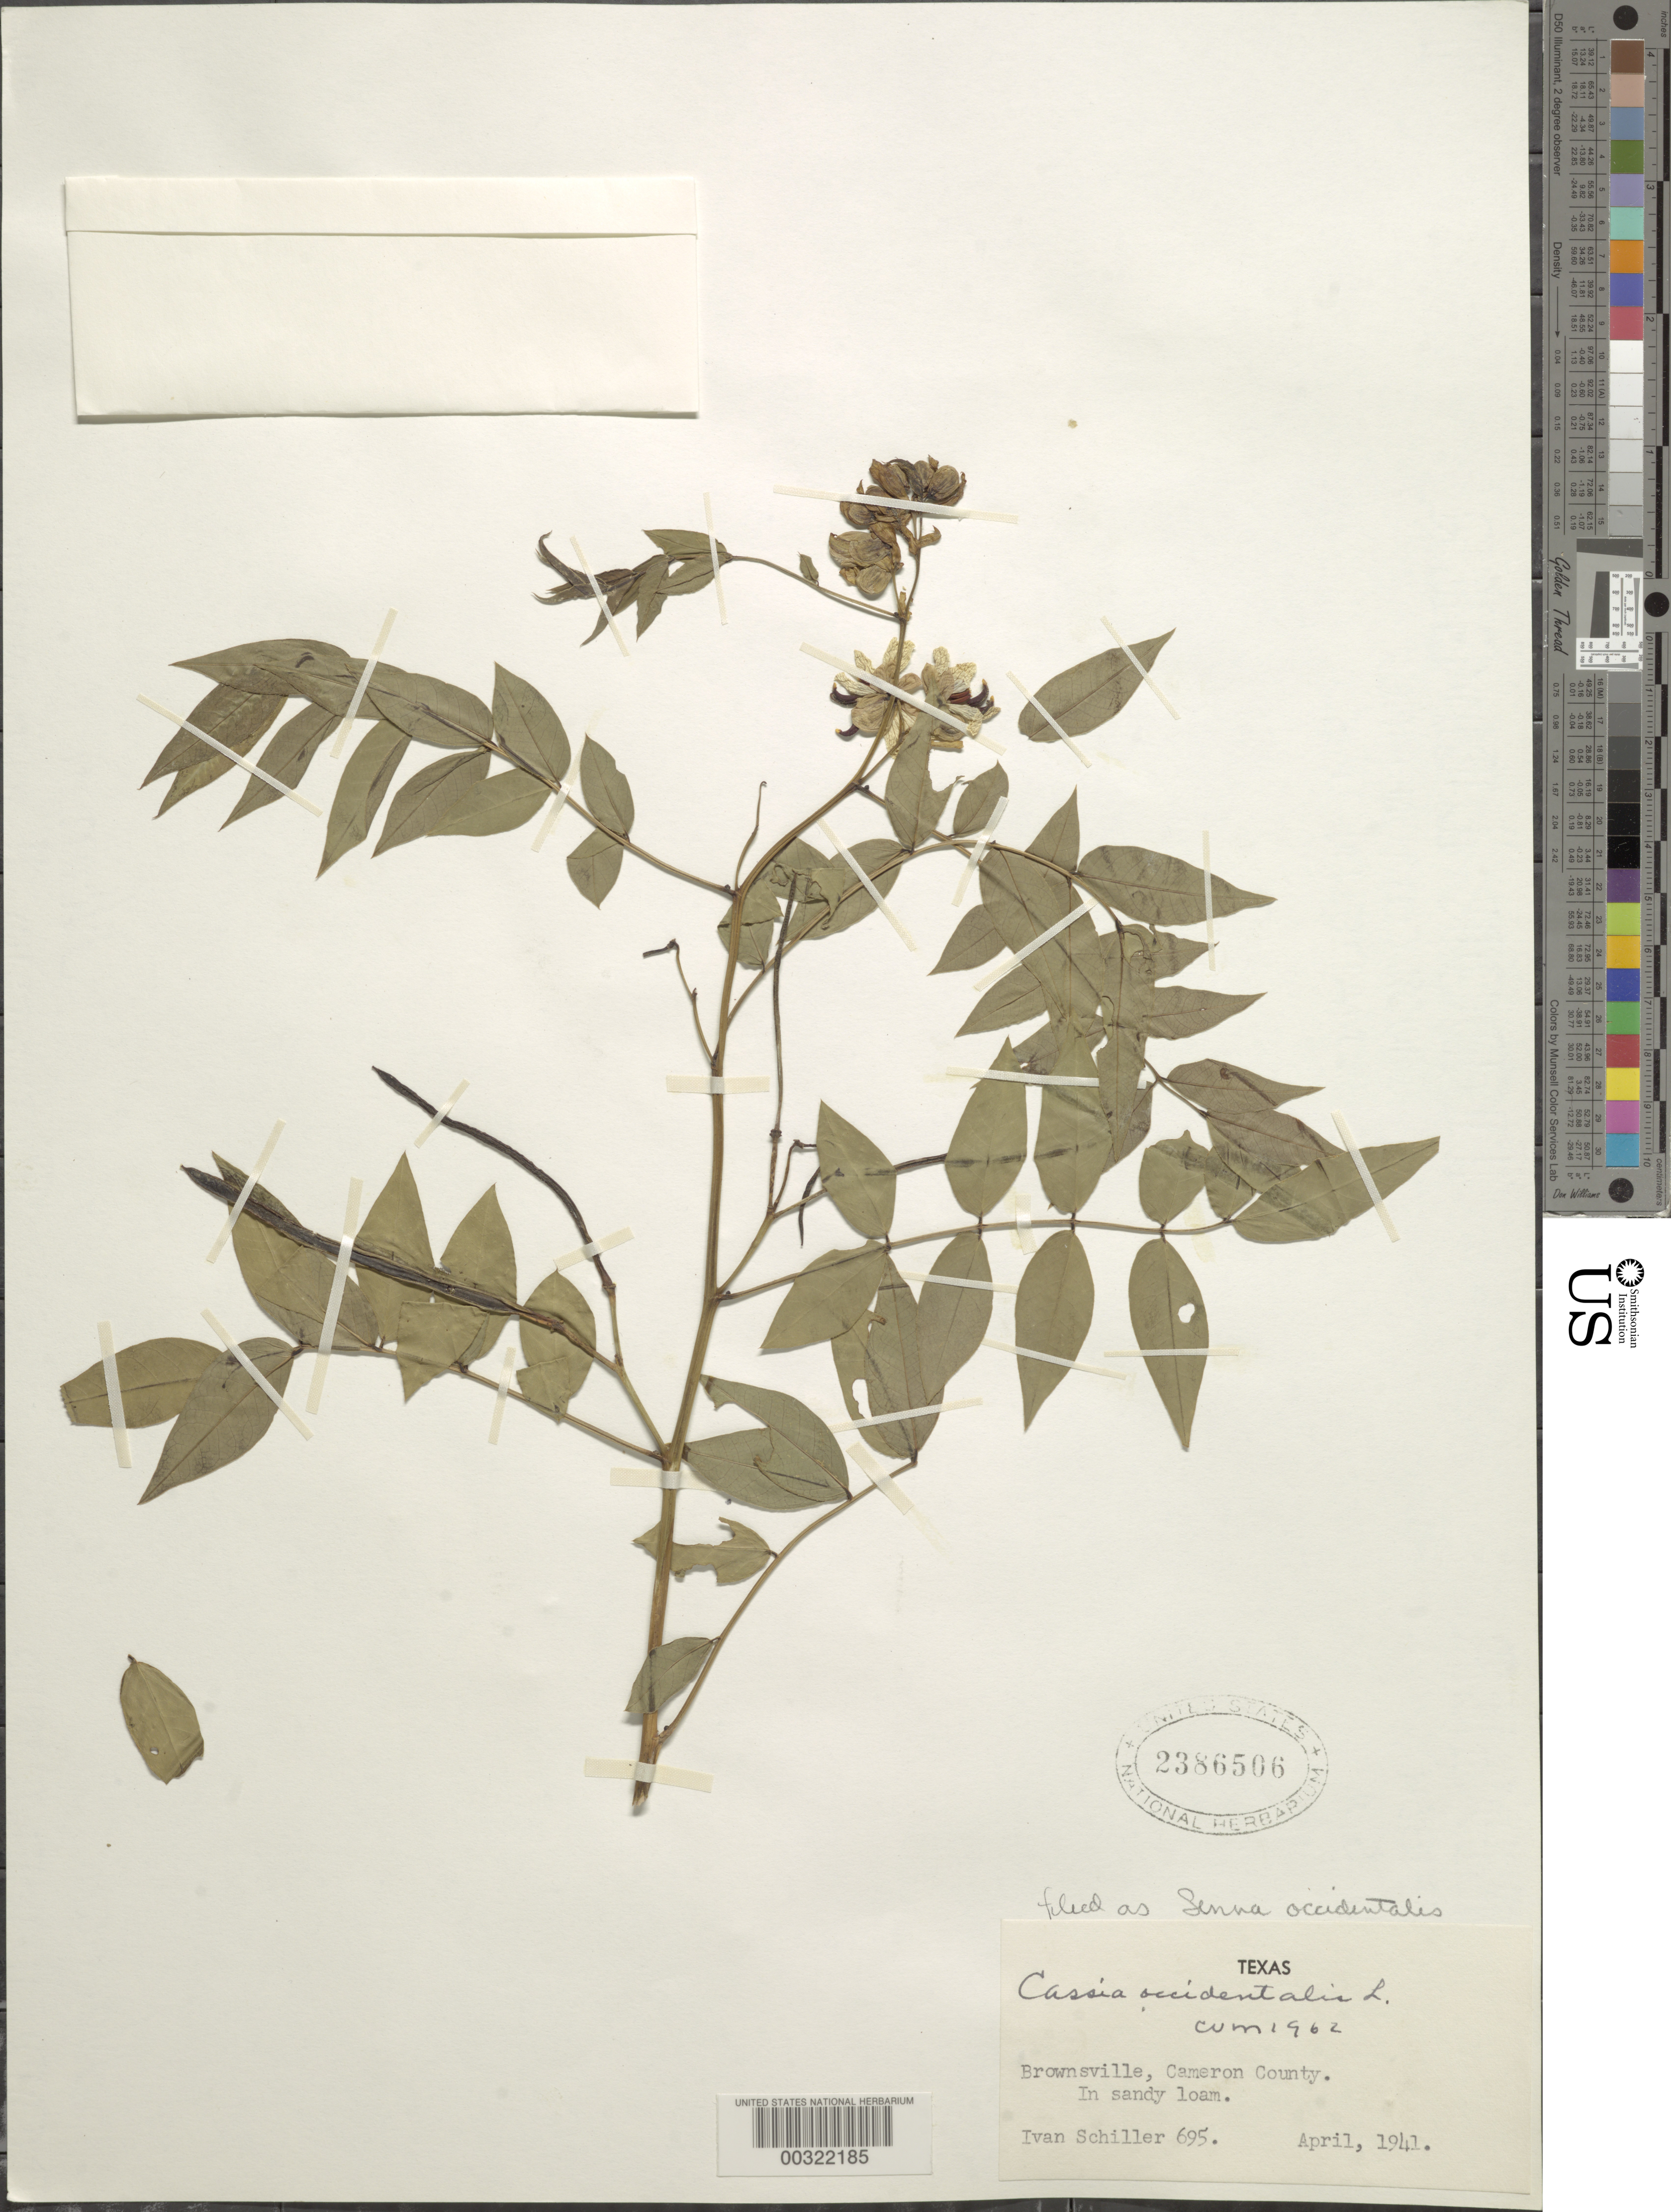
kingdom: Plantae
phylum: Tracheophyta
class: Magnoliopsida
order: Fabales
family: Fabaceae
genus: Senna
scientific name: Senna occidentalis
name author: (L.) Link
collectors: I. Schiller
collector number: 695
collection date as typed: Apr 1941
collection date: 1941-04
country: United States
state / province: Texas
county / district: Cameron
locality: Brownsville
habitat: In sandy loam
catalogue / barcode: US 2386506